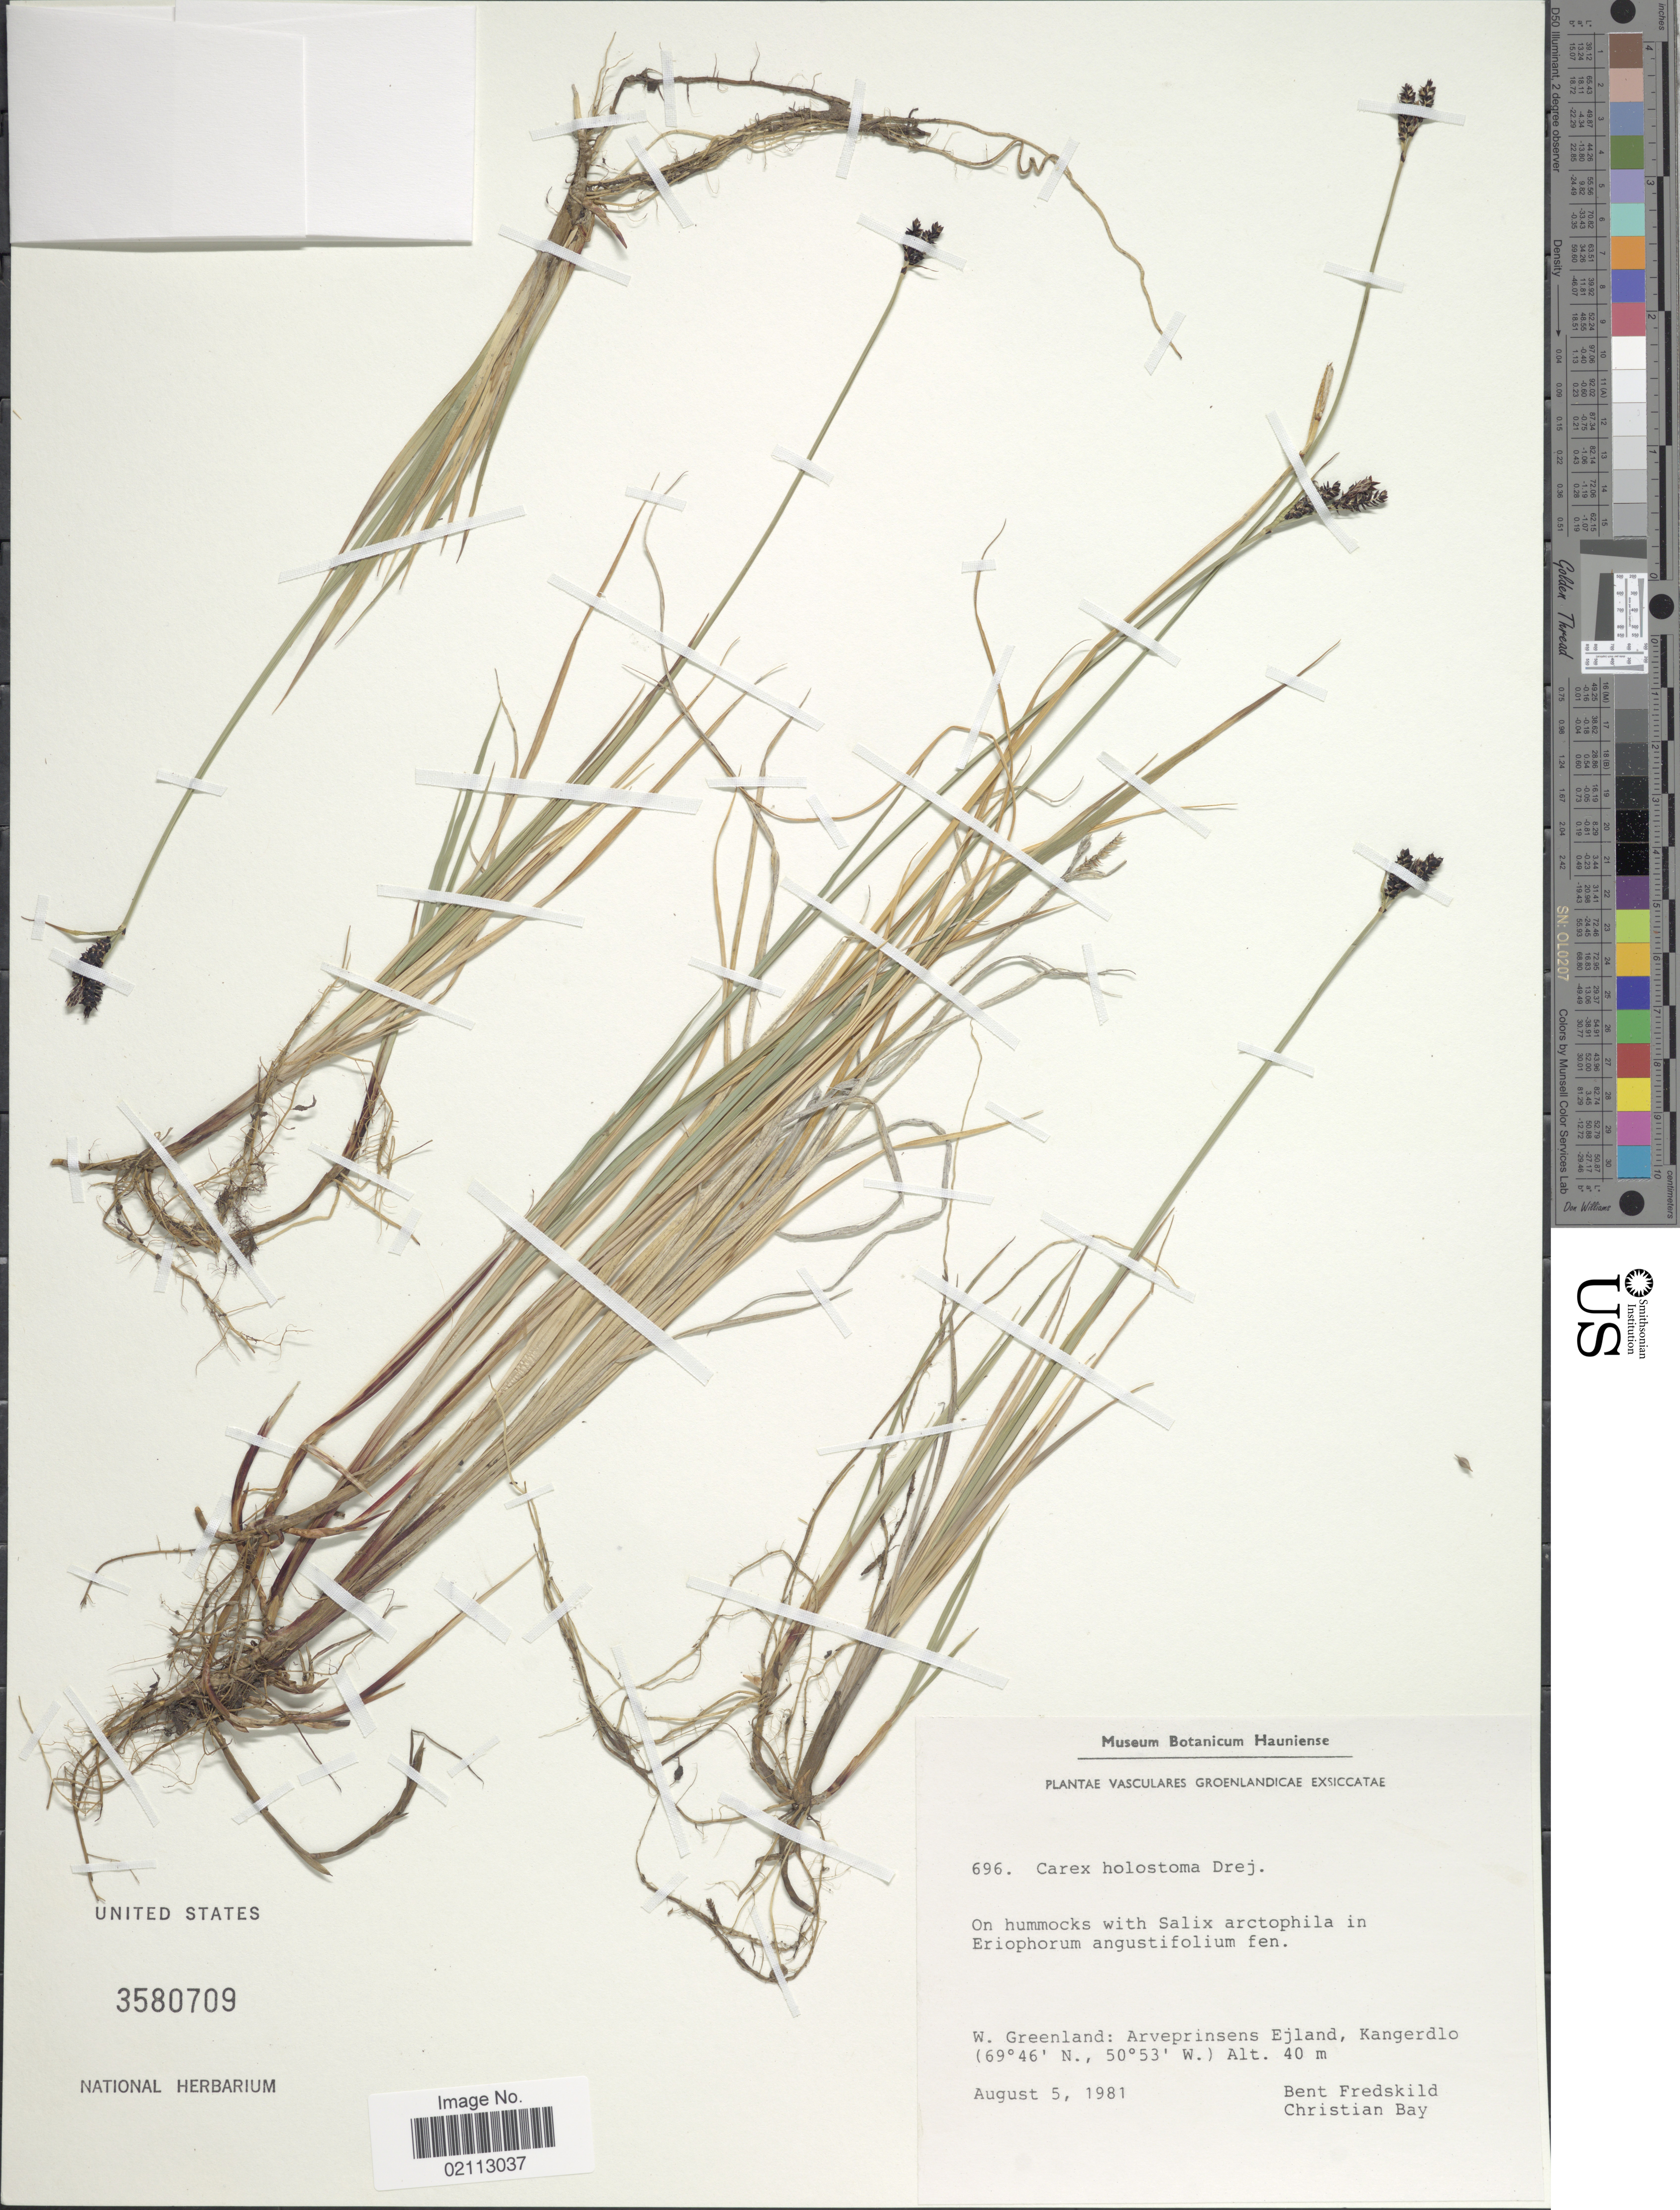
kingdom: Plantae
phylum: Tracheophyta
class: Liliopsida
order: Poales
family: Cyperaceae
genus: Carex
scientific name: Carex holostoma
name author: Drejer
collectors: B. Fredskild & C. Bay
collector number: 696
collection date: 1981-08-05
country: Greenland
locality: Vasculares Groenlandicae. W. Greenland: Arveprinsens Ejland, Kangerdlo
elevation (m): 40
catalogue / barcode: US 3580709